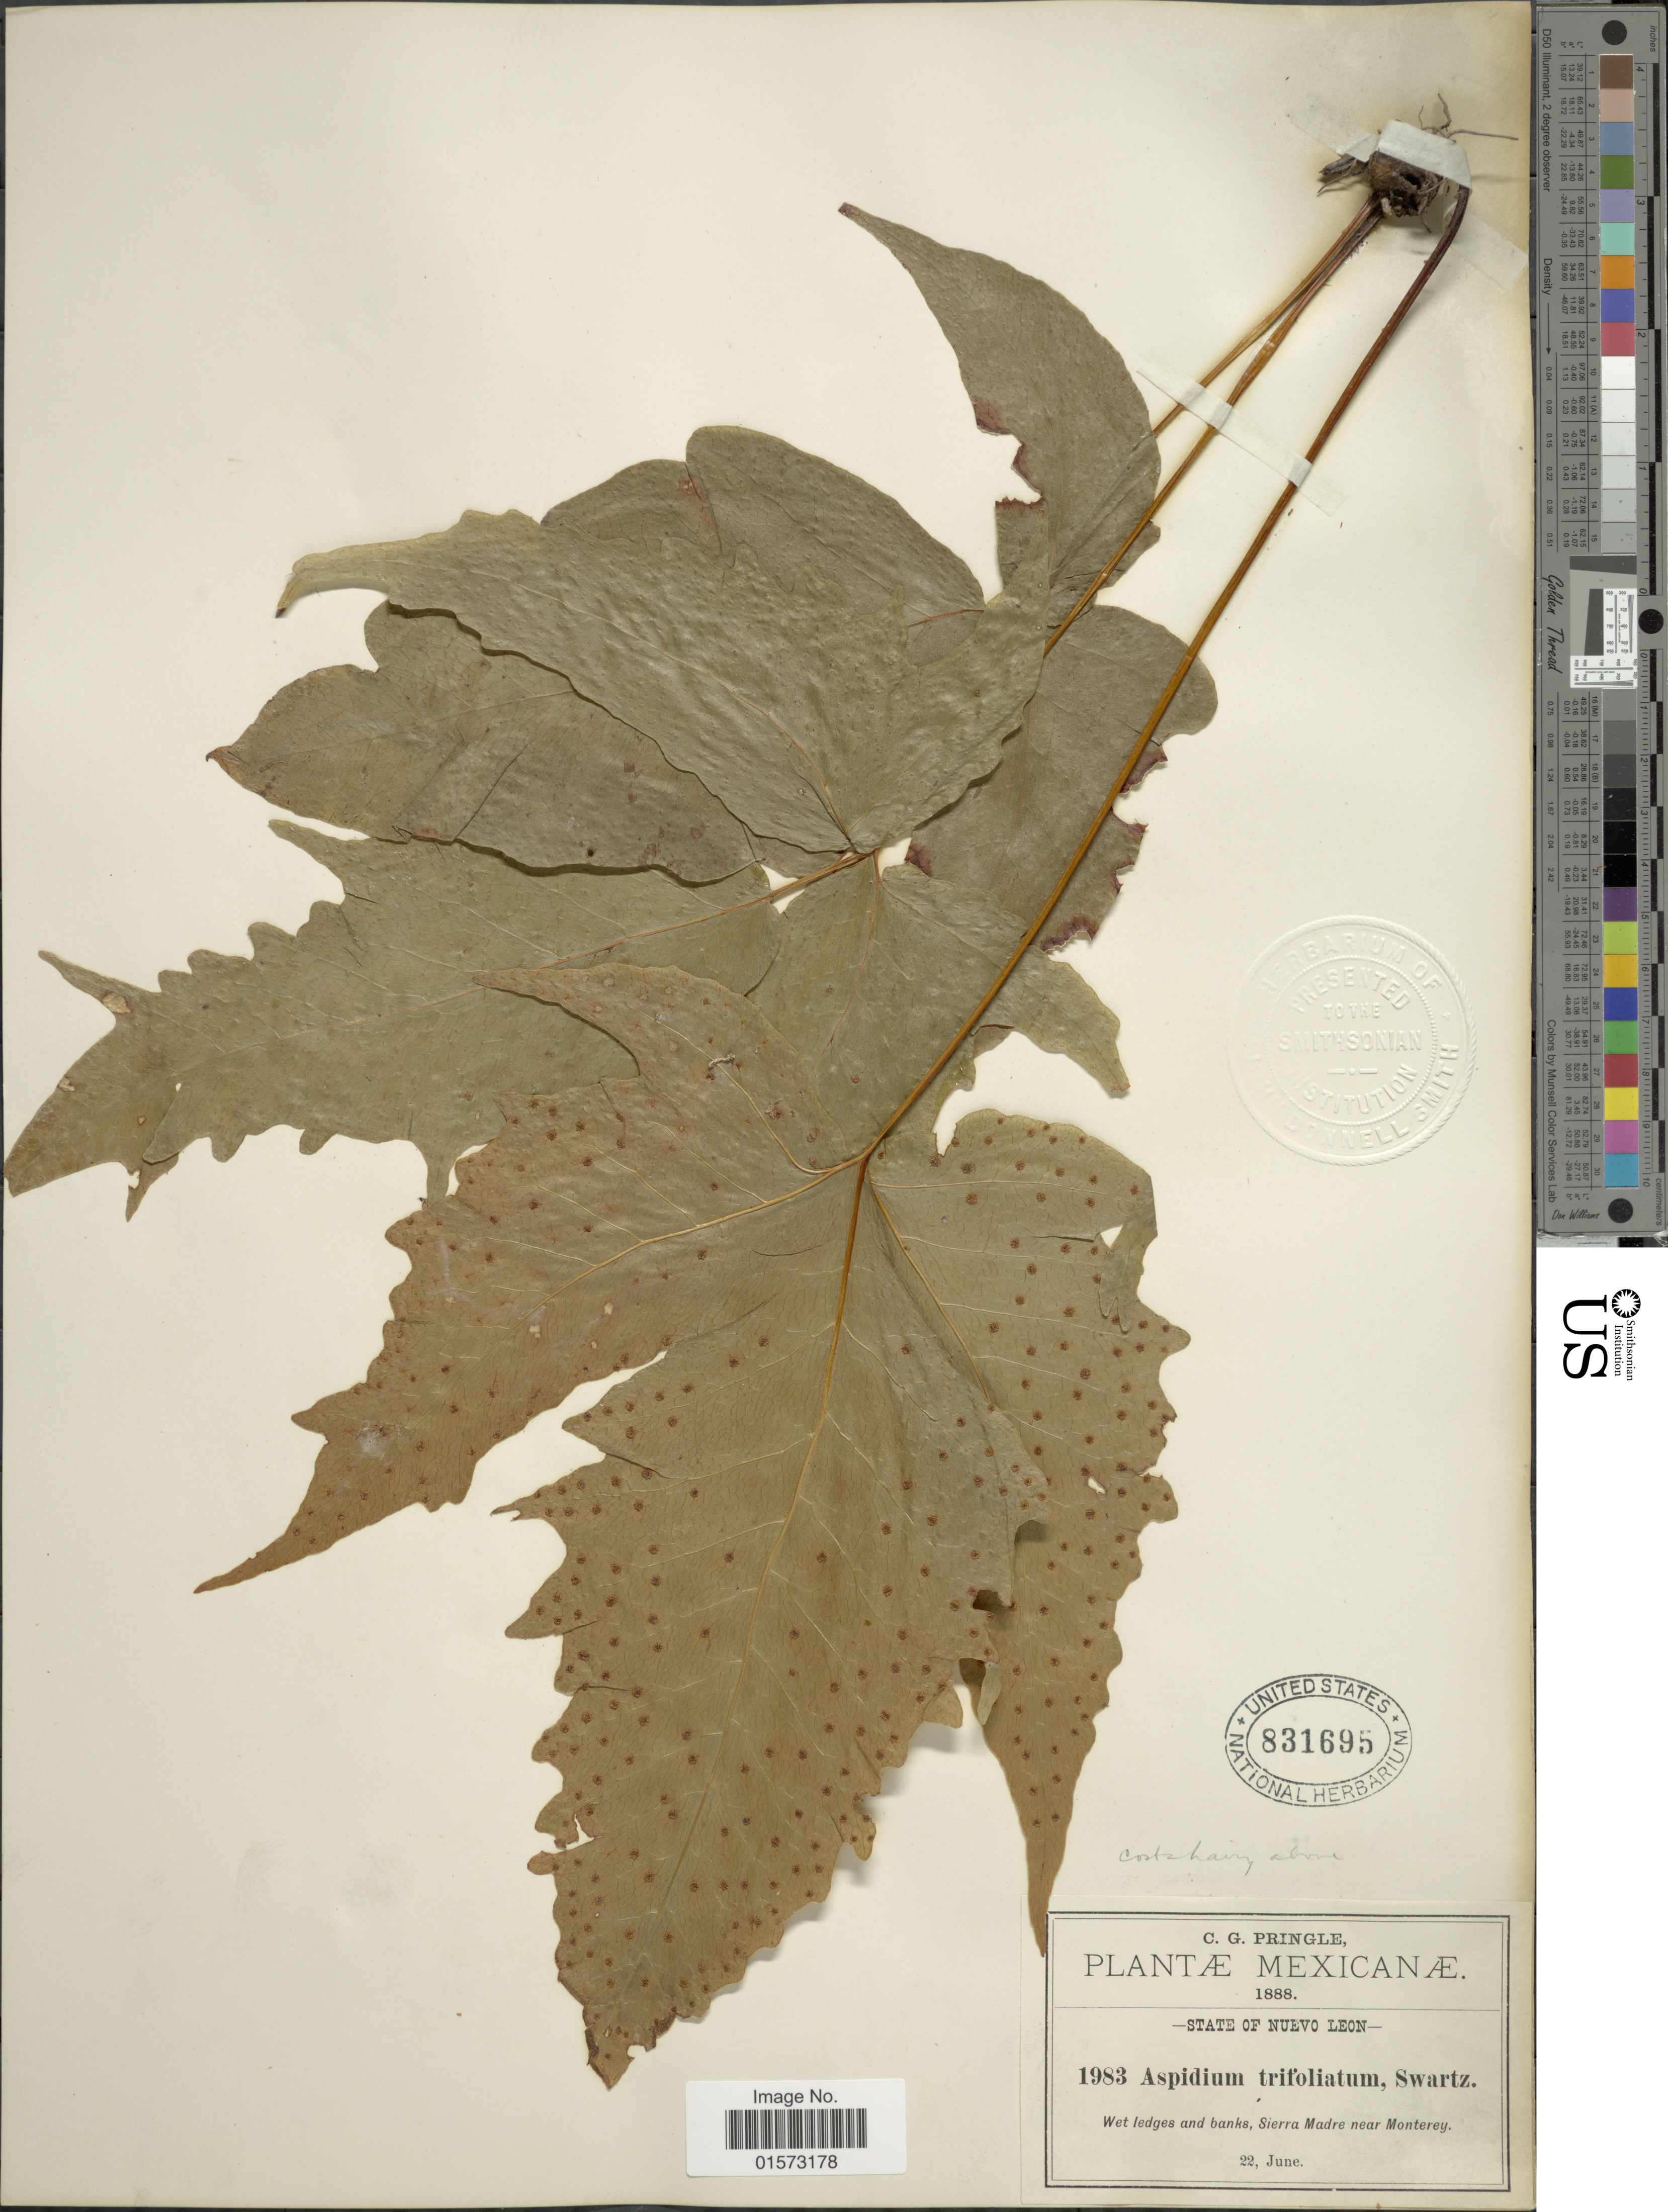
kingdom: Plantae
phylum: Tracheophyta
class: Polypodiopsida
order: Polypodiales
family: Tectariaceae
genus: Tectaria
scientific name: Tectaria heracleifolia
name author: (Willd.) Underw.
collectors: C. G. Pringle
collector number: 1983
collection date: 1888-06-22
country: Mexico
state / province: Nuevo León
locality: Wet ledges and banks, Sierra Madre near Monterey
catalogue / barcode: US 831695